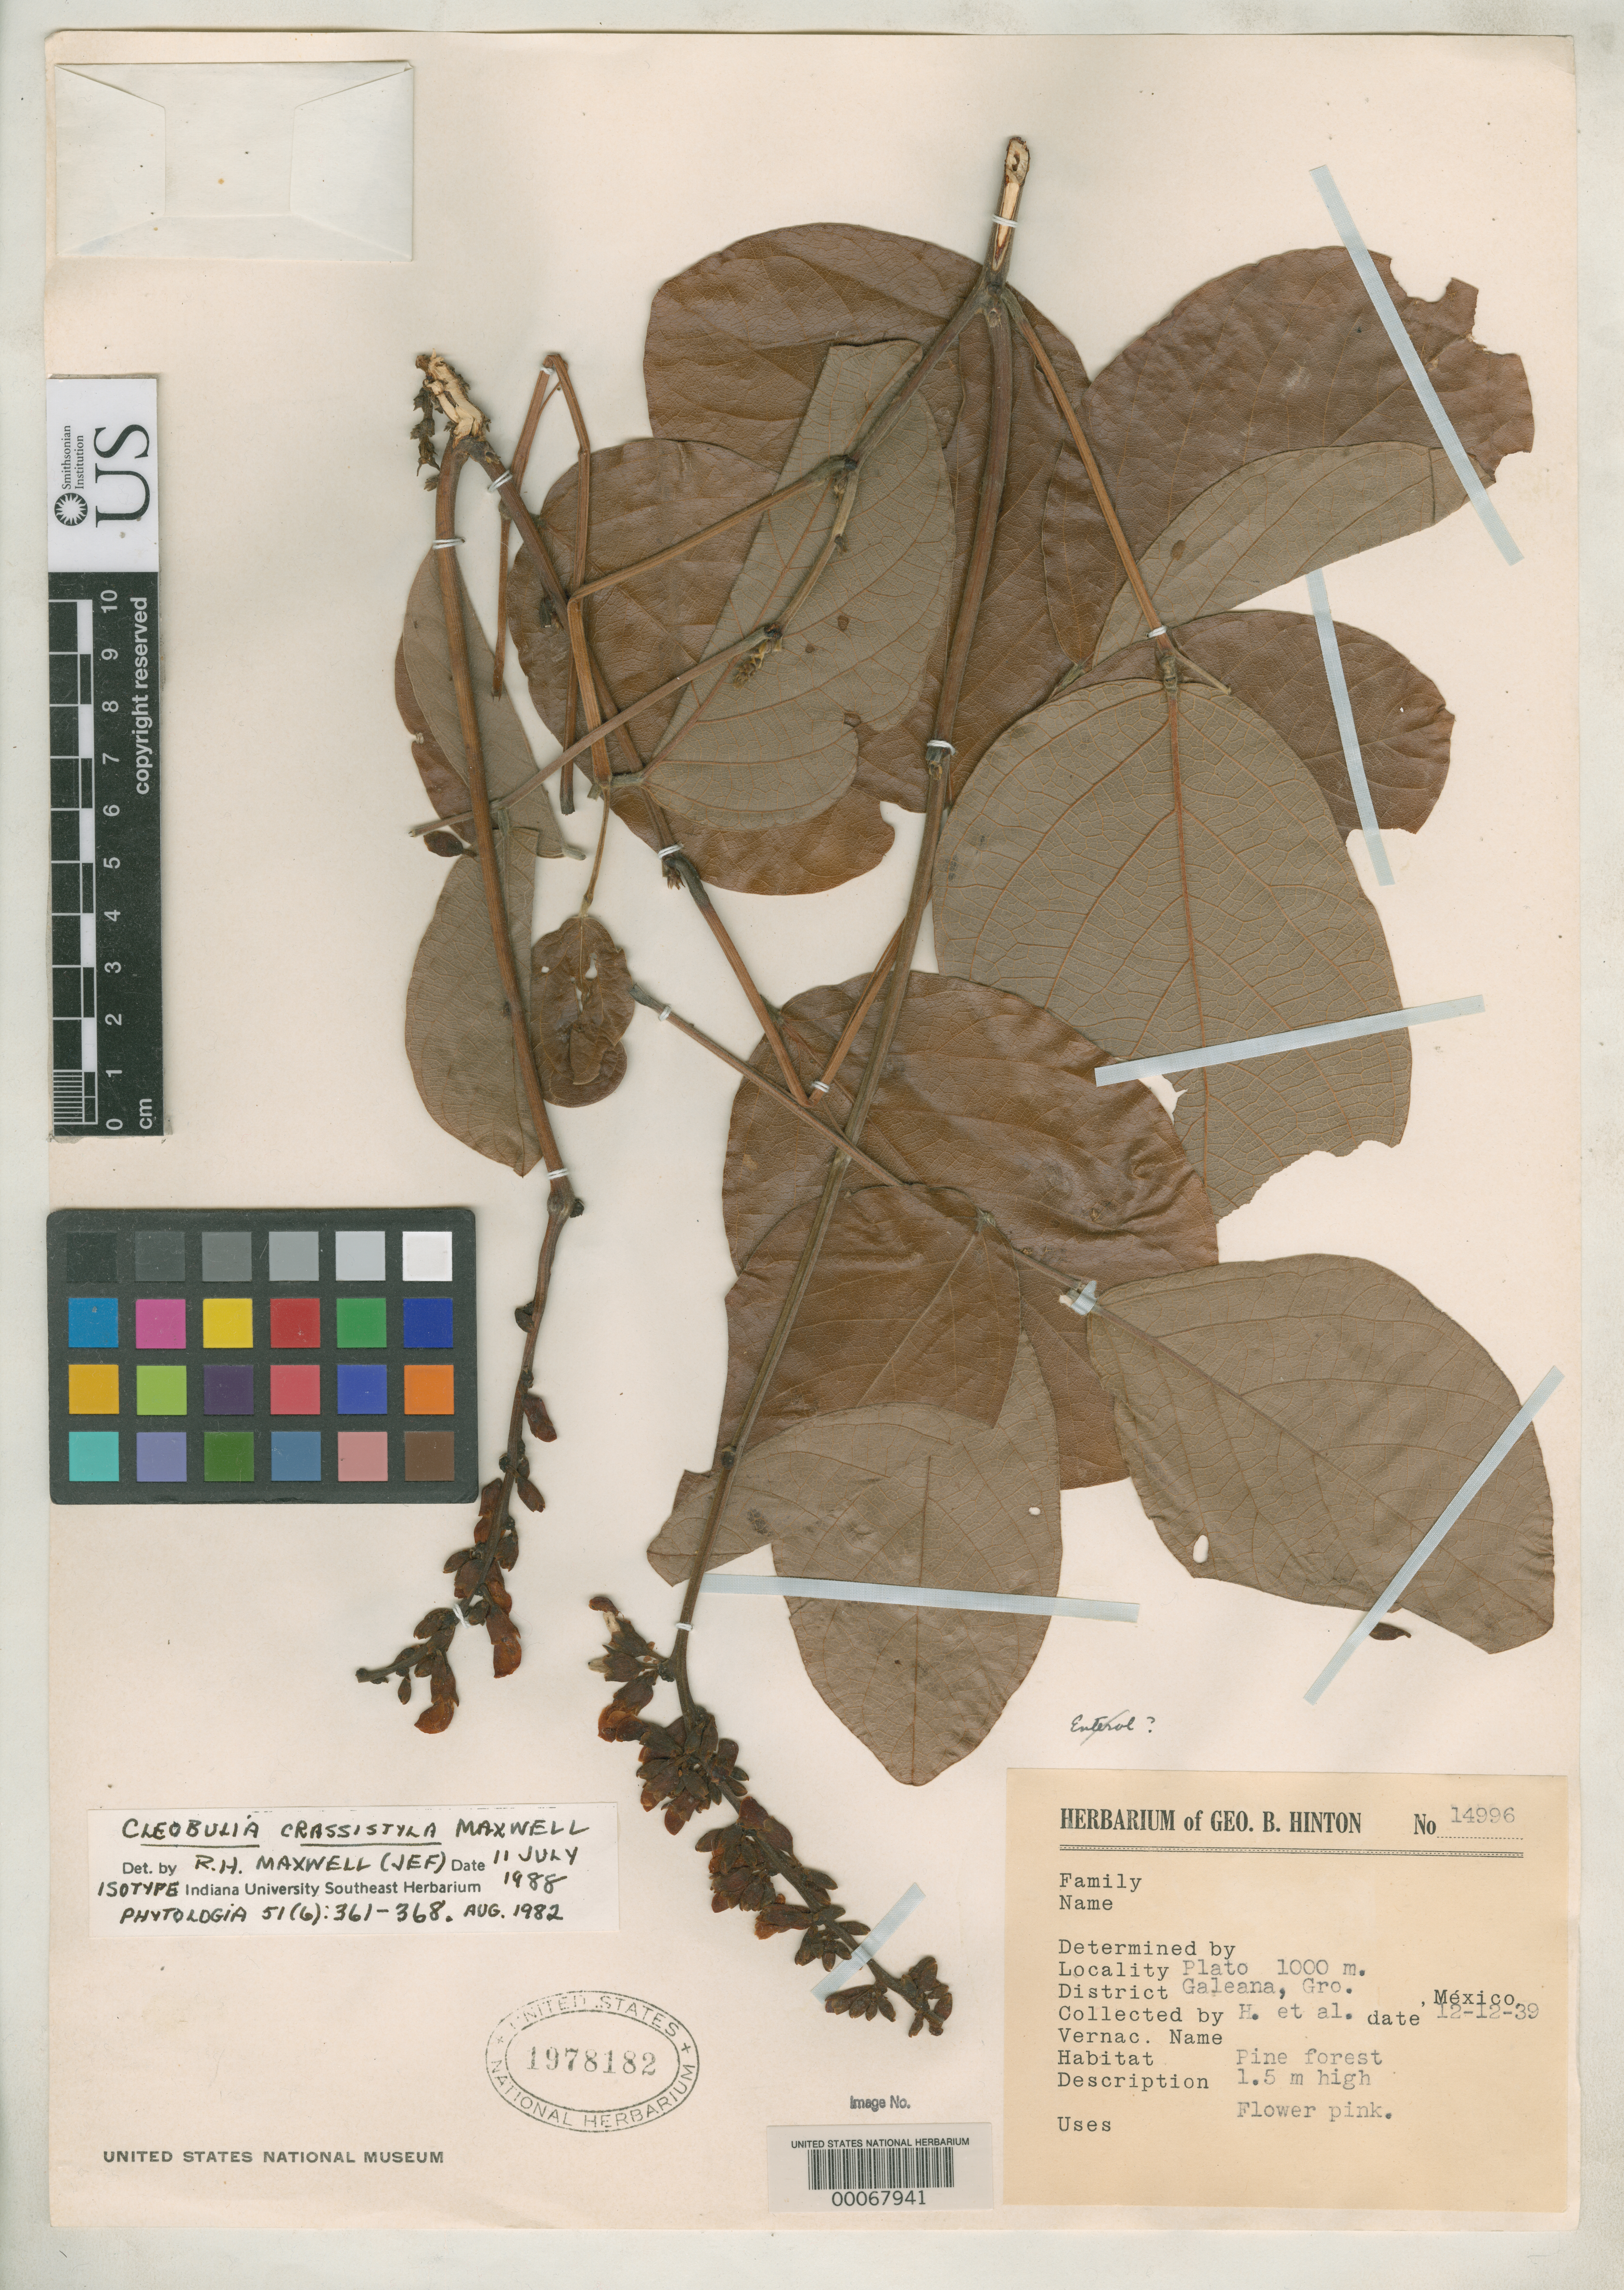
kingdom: Plantae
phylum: Tracheophyta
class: Magnoliopsida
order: Fabales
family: Fabaceae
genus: Cleobulia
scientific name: Cleobulia crassistyla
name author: R.H. Maxwell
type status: Isotype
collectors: G. B. Hinton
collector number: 14996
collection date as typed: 12 Dec 1939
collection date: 1939-12-12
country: Mexico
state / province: Guerrero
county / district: Galeana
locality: Plato.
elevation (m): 1000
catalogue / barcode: US 1978182